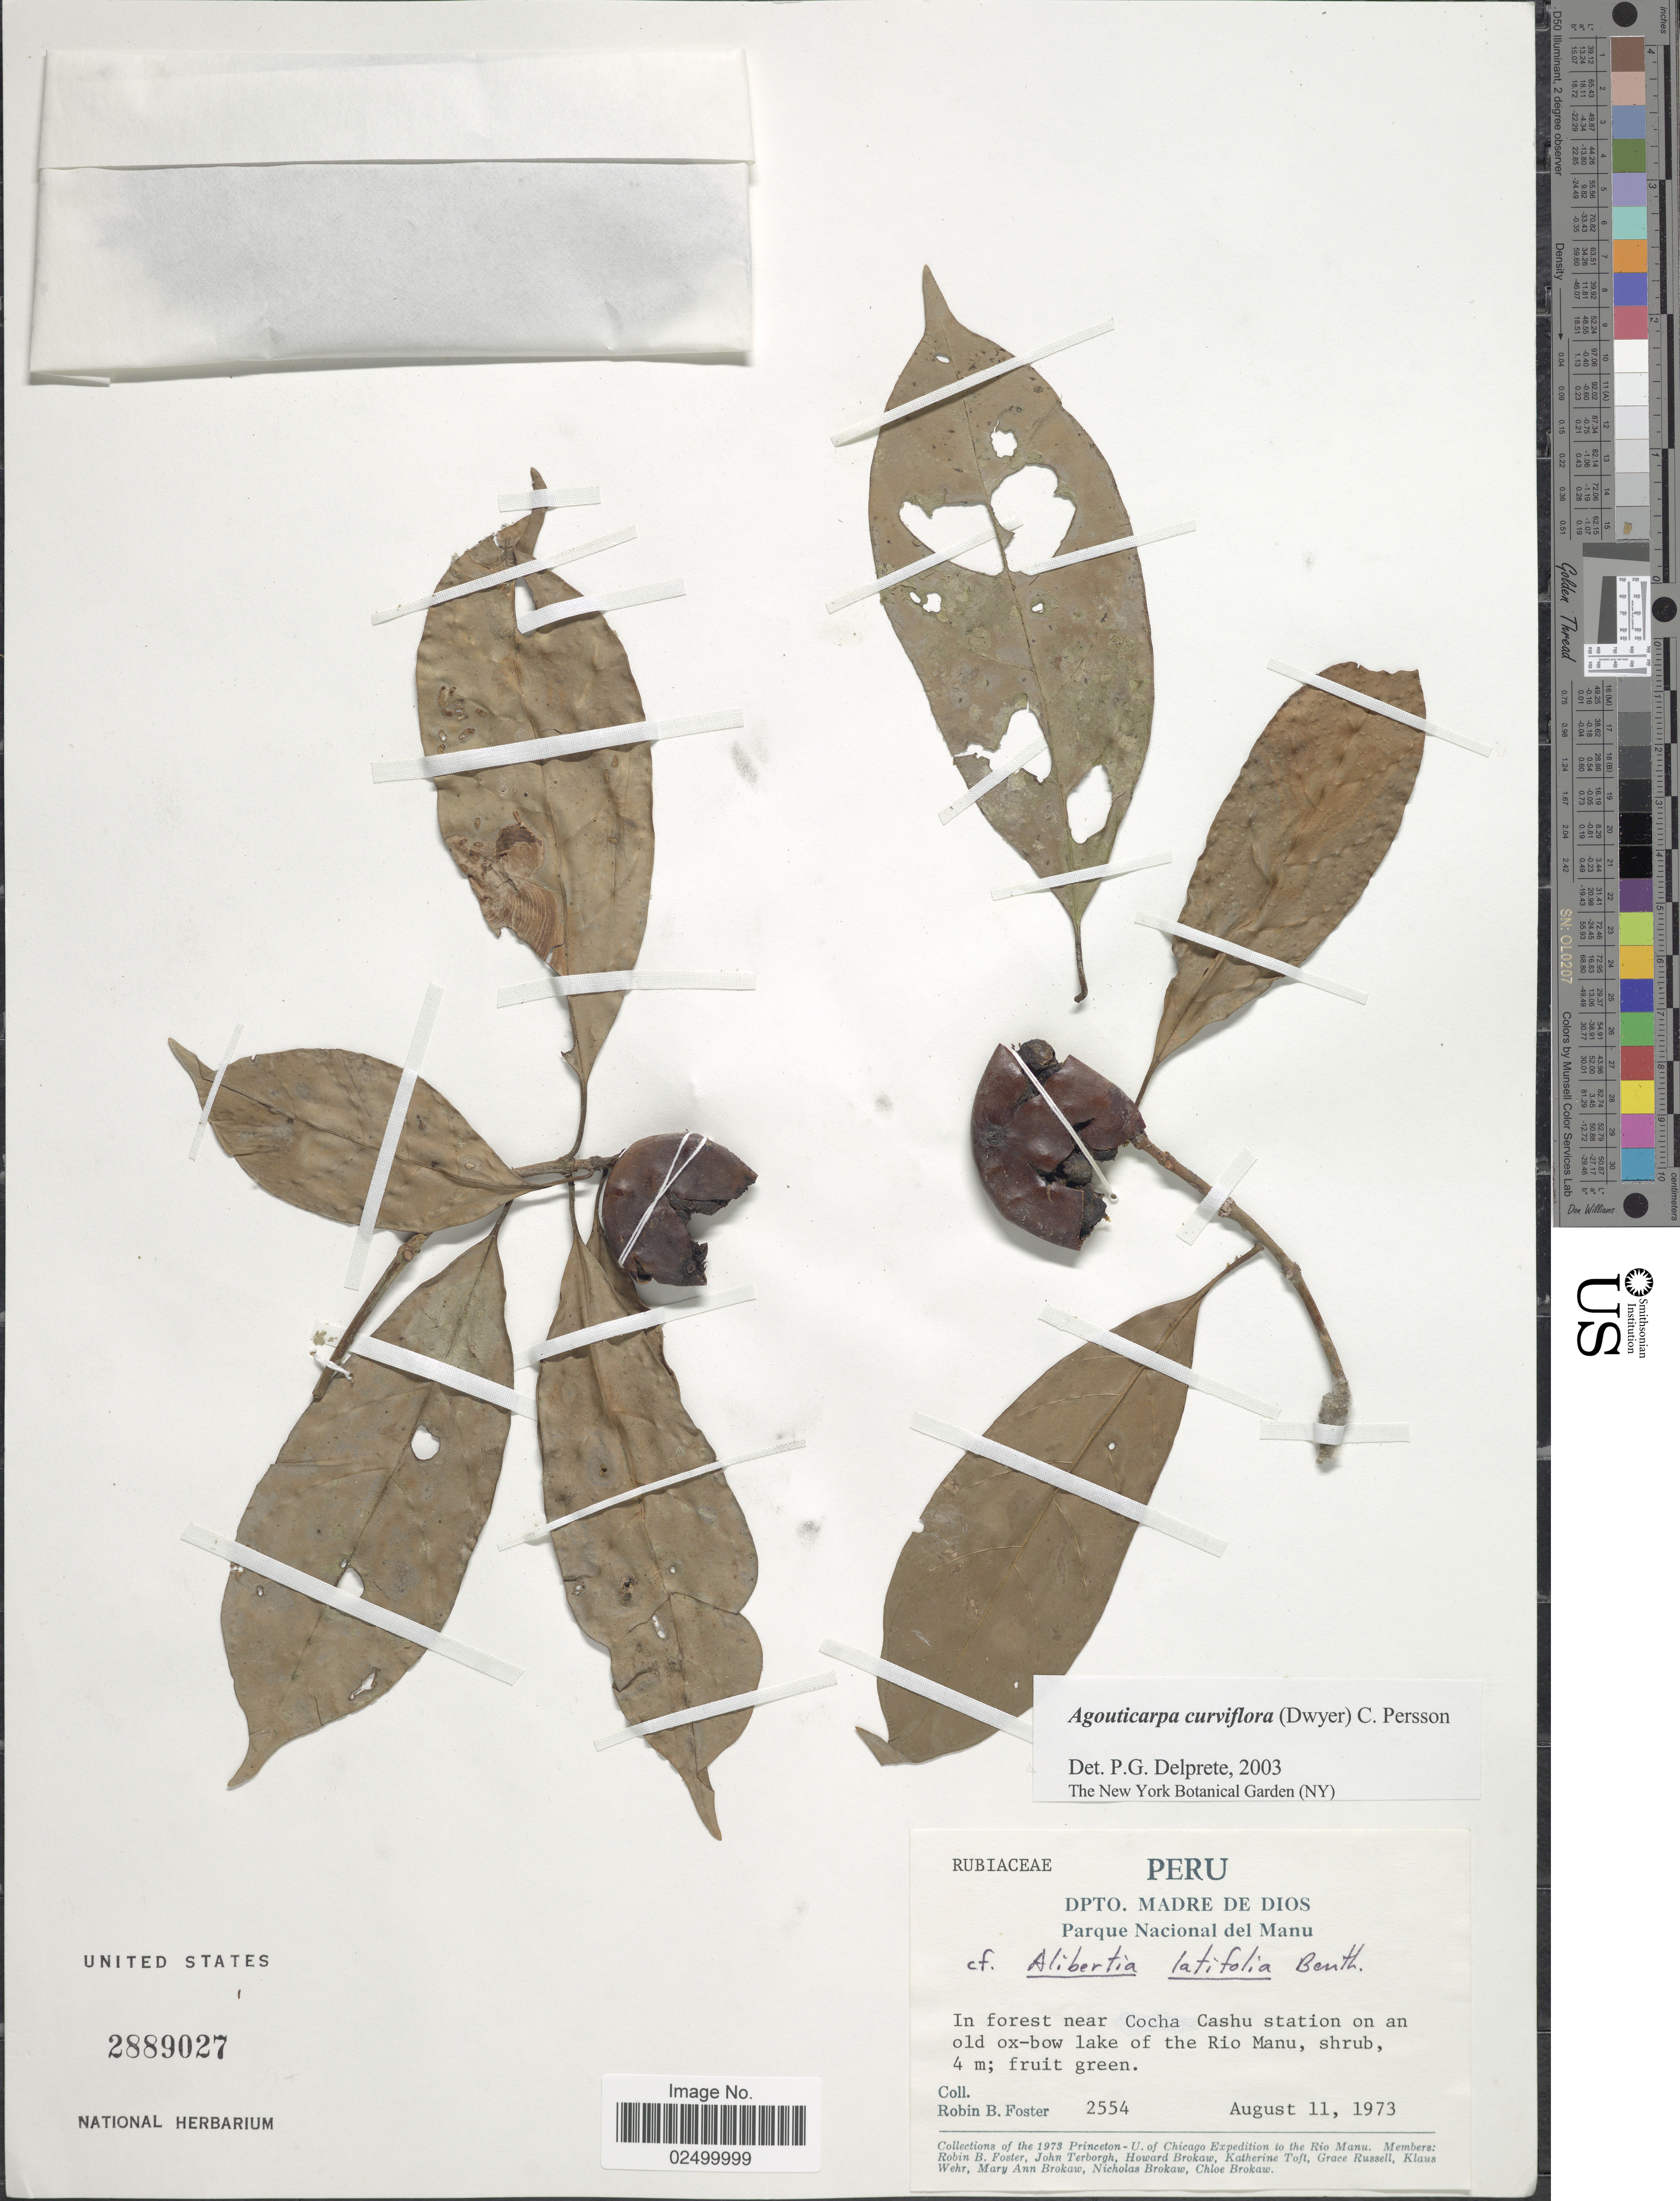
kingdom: Plantae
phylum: Tracheophyta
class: Magnoliopsida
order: Gentianales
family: Rubiaceae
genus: Agouticarpa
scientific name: Agouticarpa curviflora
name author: (Dwyer) C.H. Perss.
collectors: R. B. Foster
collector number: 2554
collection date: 1973-08-11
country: Peru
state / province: Madre de Dios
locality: Parque Nacional del Manu, in forest near Cocha Cashu station on and old ox-bow lake of the Rio Manu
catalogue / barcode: US 2889027